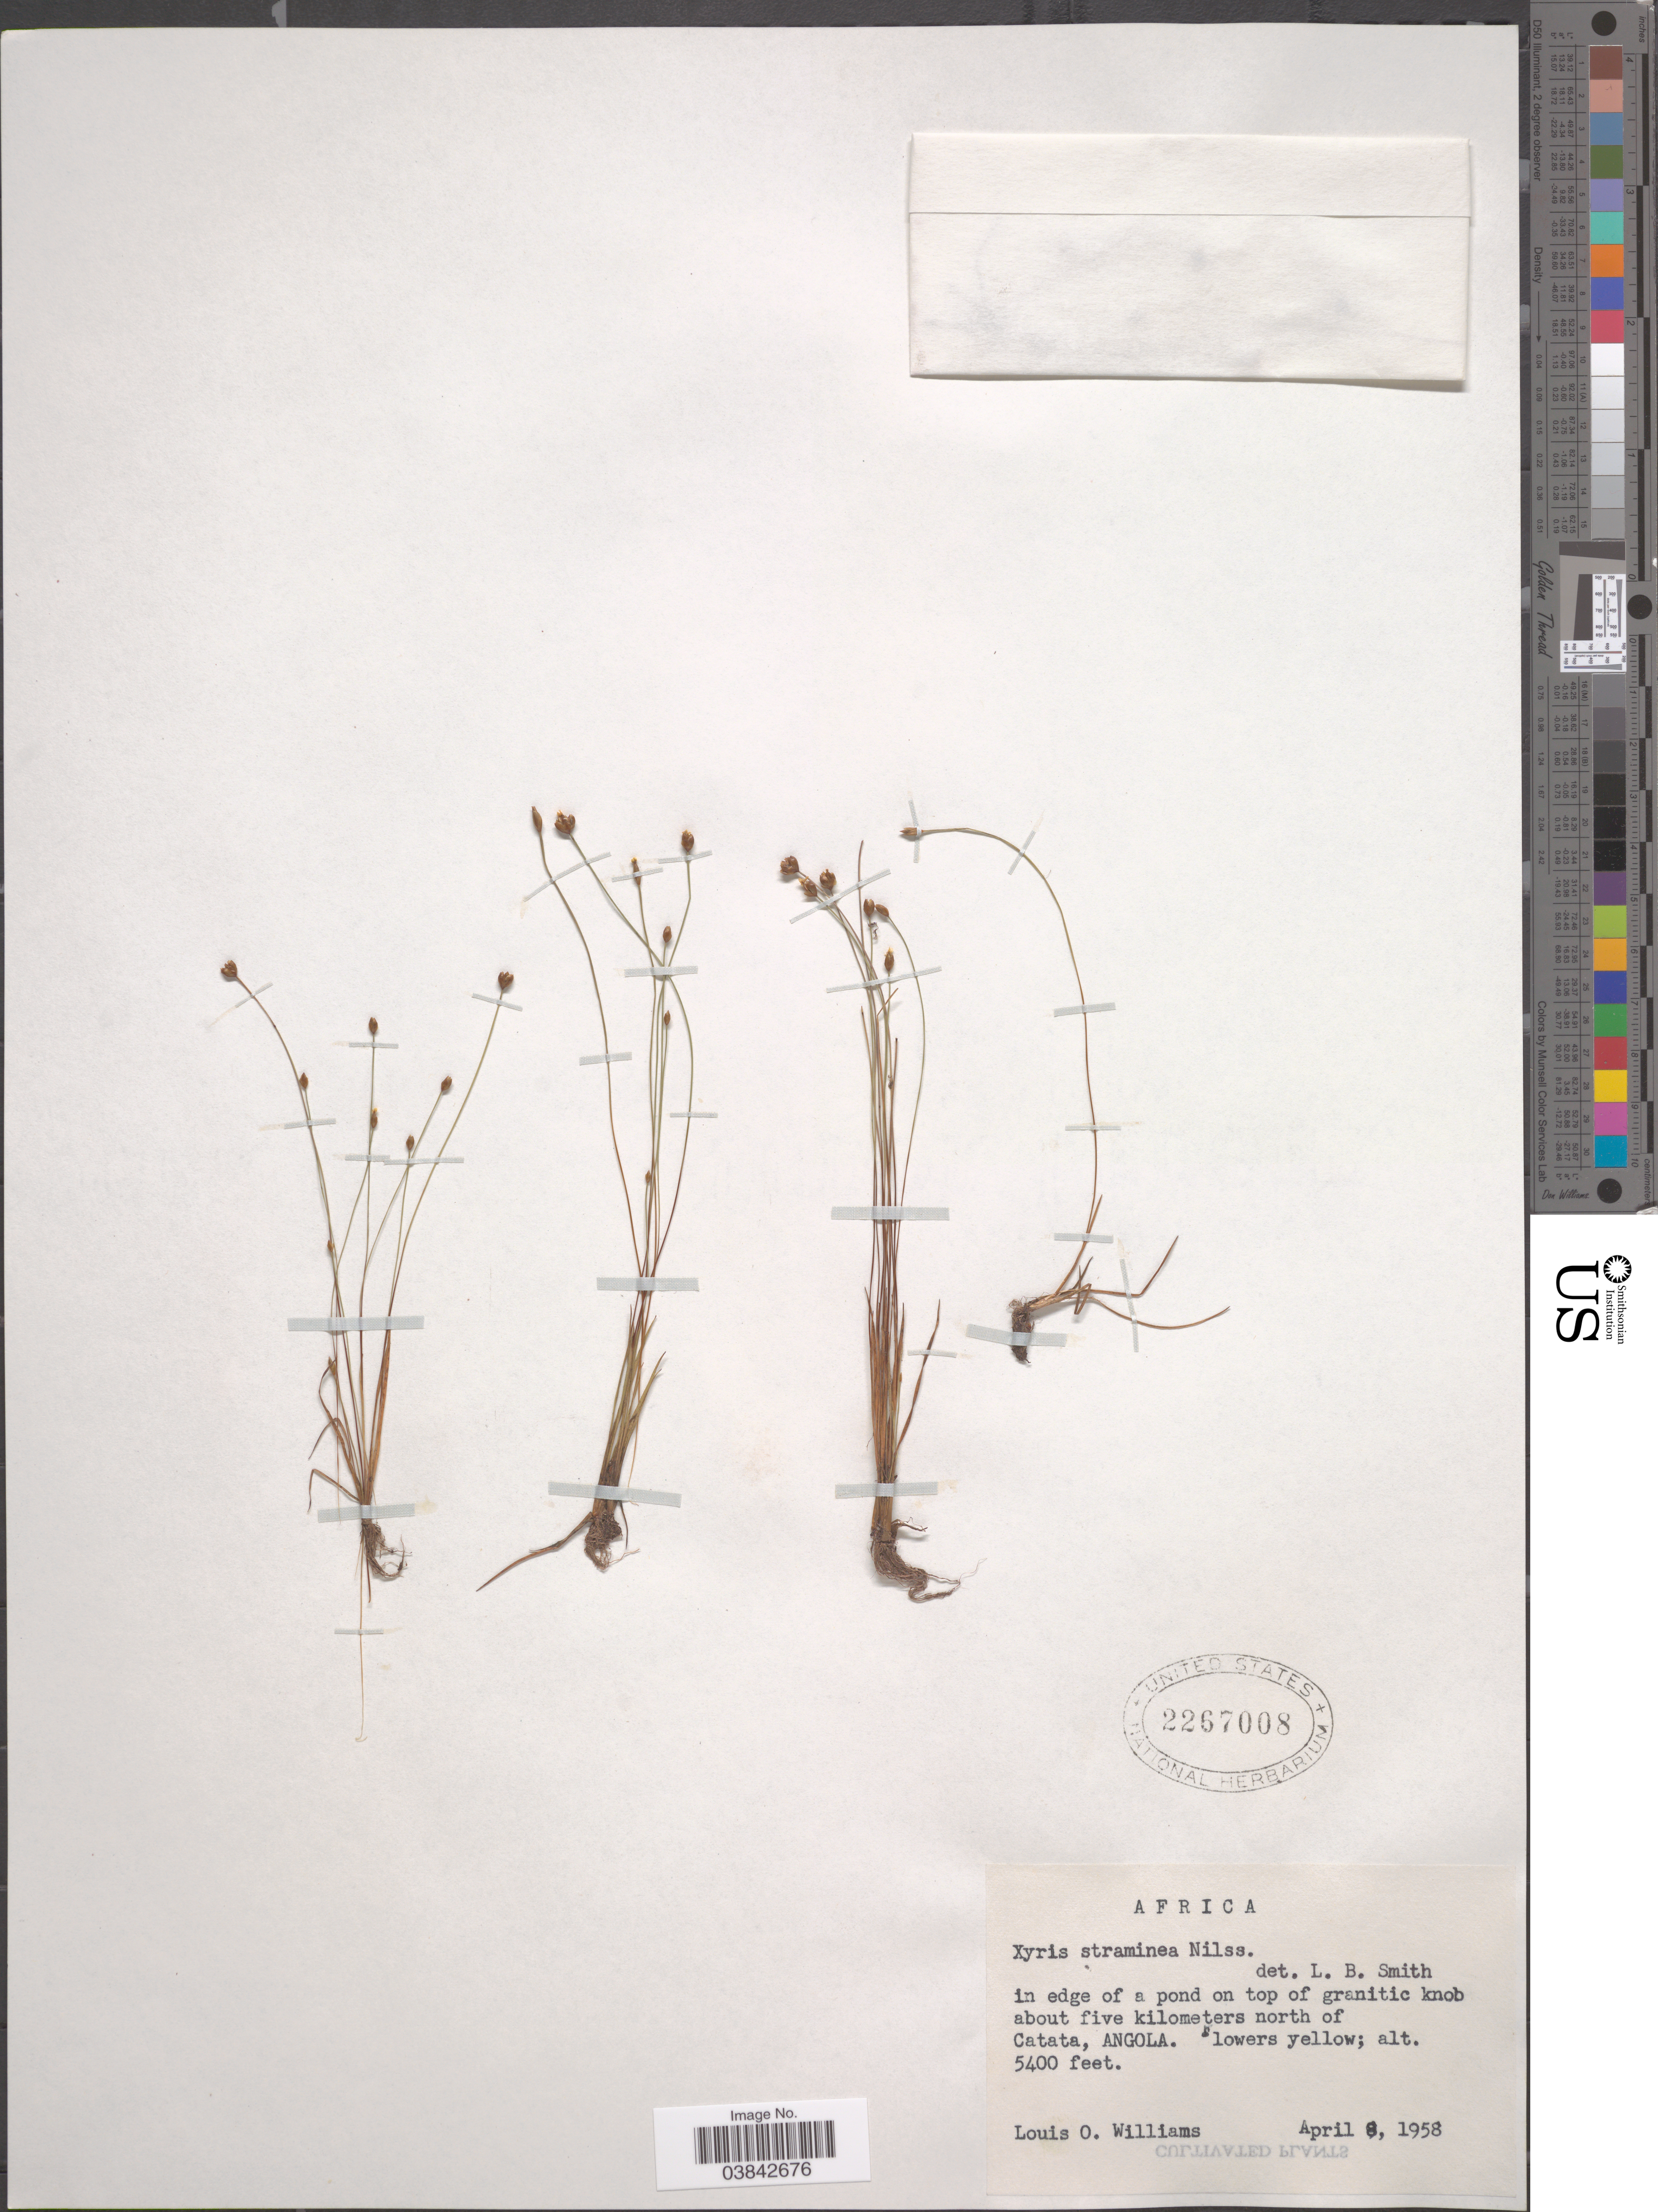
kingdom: Plantae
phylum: Tracheophyta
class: Liliopsida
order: Poales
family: Xyridaceae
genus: Xyris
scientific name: Xyris straminea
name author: Nilsson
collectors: L. O. Williams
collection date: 1958-04-08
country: Angola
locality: Catata.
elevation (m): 1646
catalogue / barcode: US 2267008